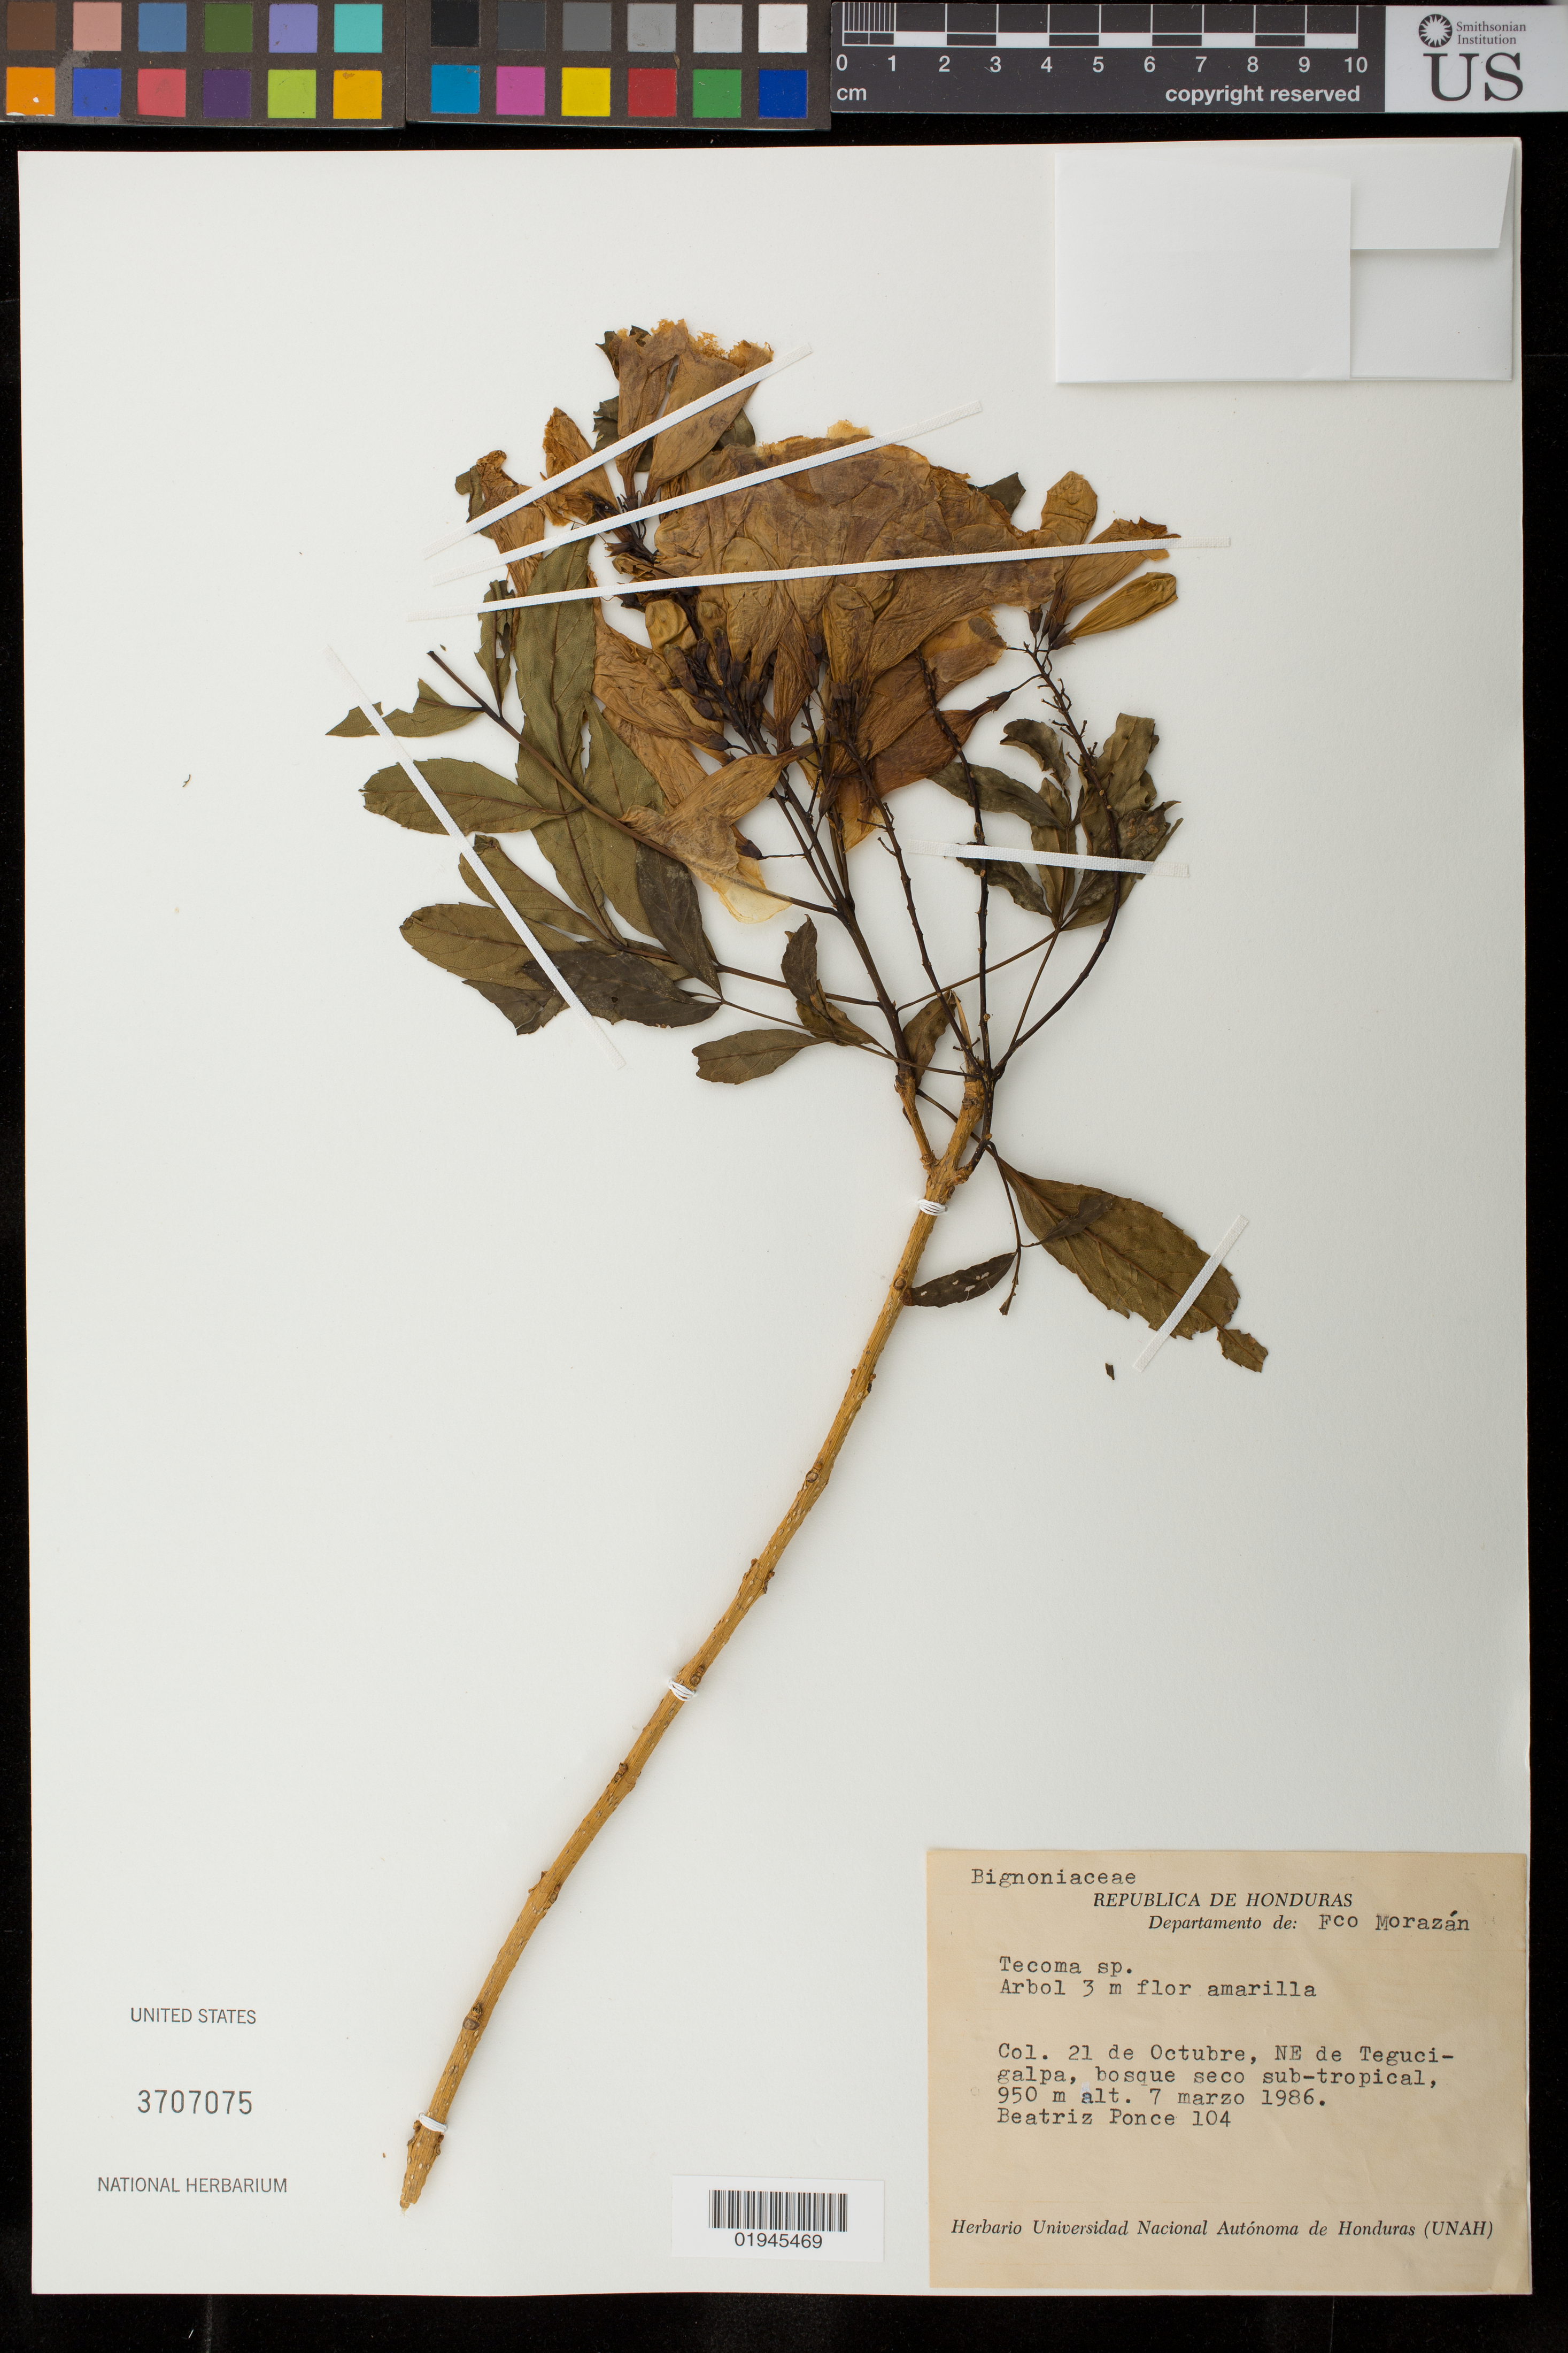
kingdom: Plantae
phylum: Tracheophyta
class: Magnoliopsida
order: Lamiales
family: Bignoniaceae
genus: Tecoma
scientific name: Tecoma stans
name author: (L.) Juss. ex Kunth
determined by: Strong, Mark T., (BOT), Smithsonian Institution - National Museum of Natural History (UNITED STATES)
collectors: B. Ponce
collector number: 104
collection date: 1986-03-07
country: Honduras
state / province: Fco. Morazán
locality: Departamento de Fco. Morazá. Col. 21 de Octubre, NE de Tegucigalpa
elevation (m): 950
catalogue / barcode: US 3707075